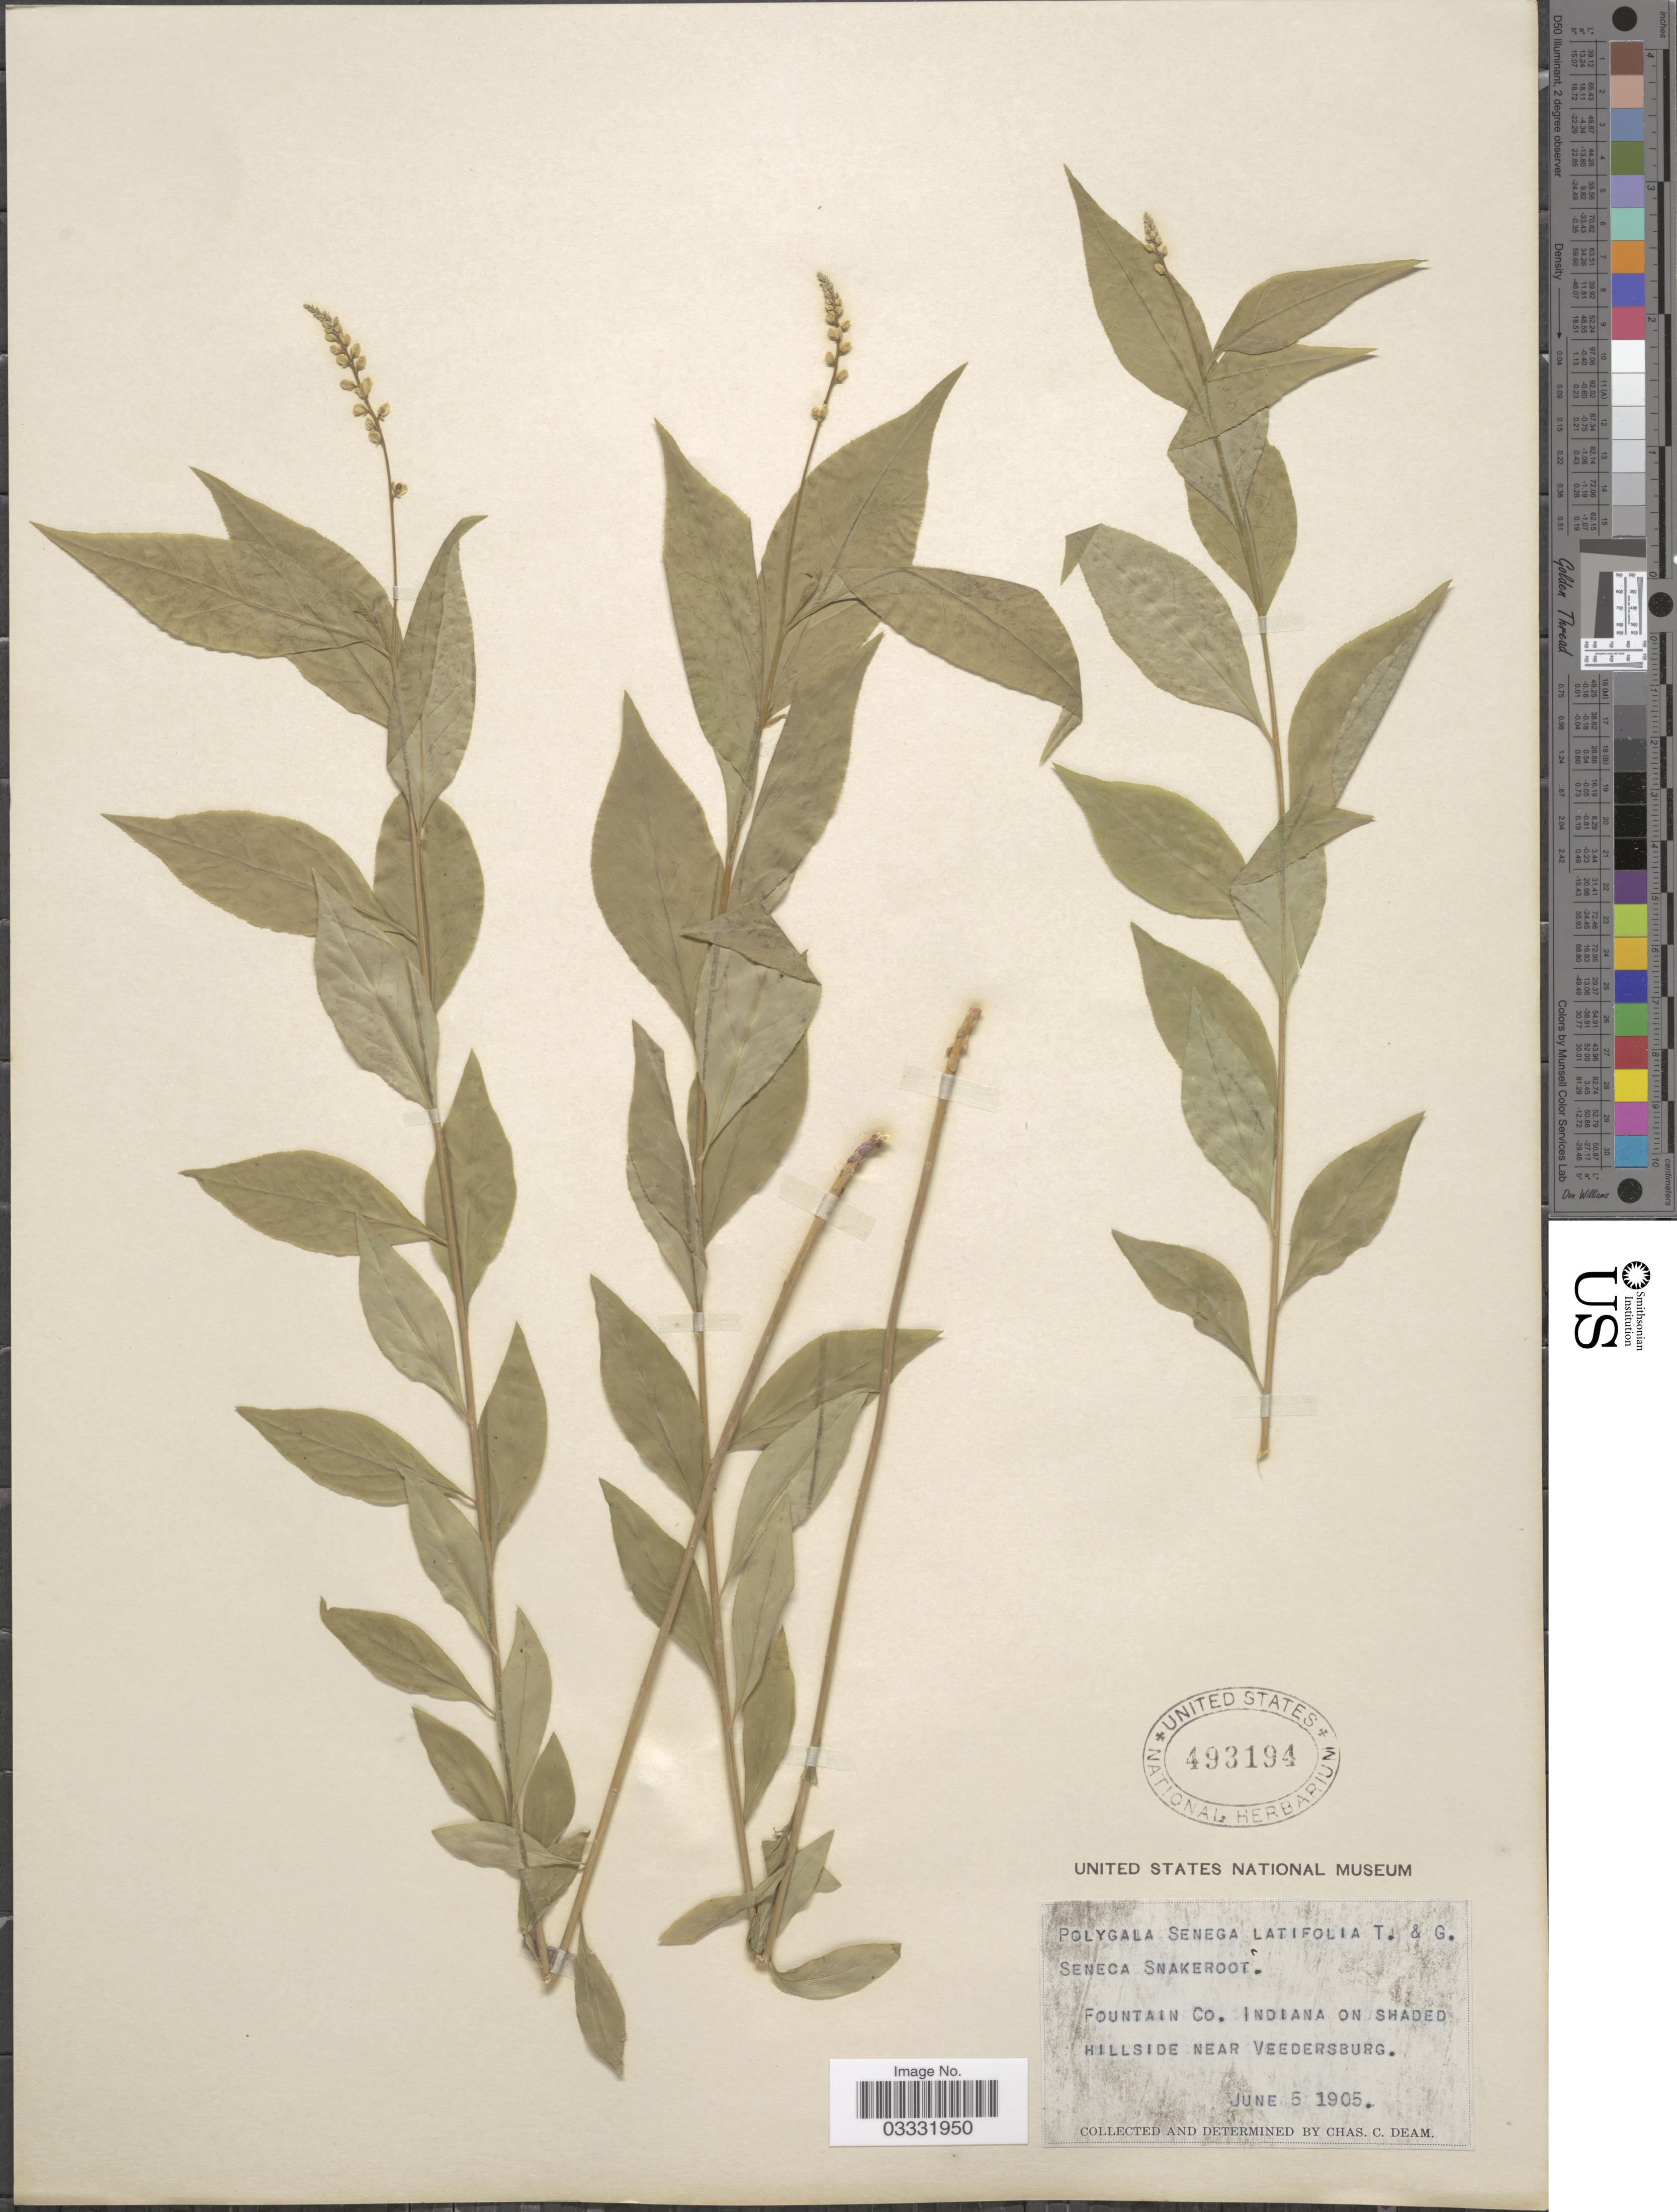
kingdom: Plantae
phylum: Tracheophyta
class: Magnoliopsida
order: Fabales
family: Polygalaceae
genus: Polygala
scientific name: Polygala senega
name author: L.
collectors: C. C. Deam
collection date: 1905-06-05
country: United States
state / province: Indiana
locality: Fountain Co. Indiana on shaded hillside near Veedersburg.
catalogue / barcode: US 493194